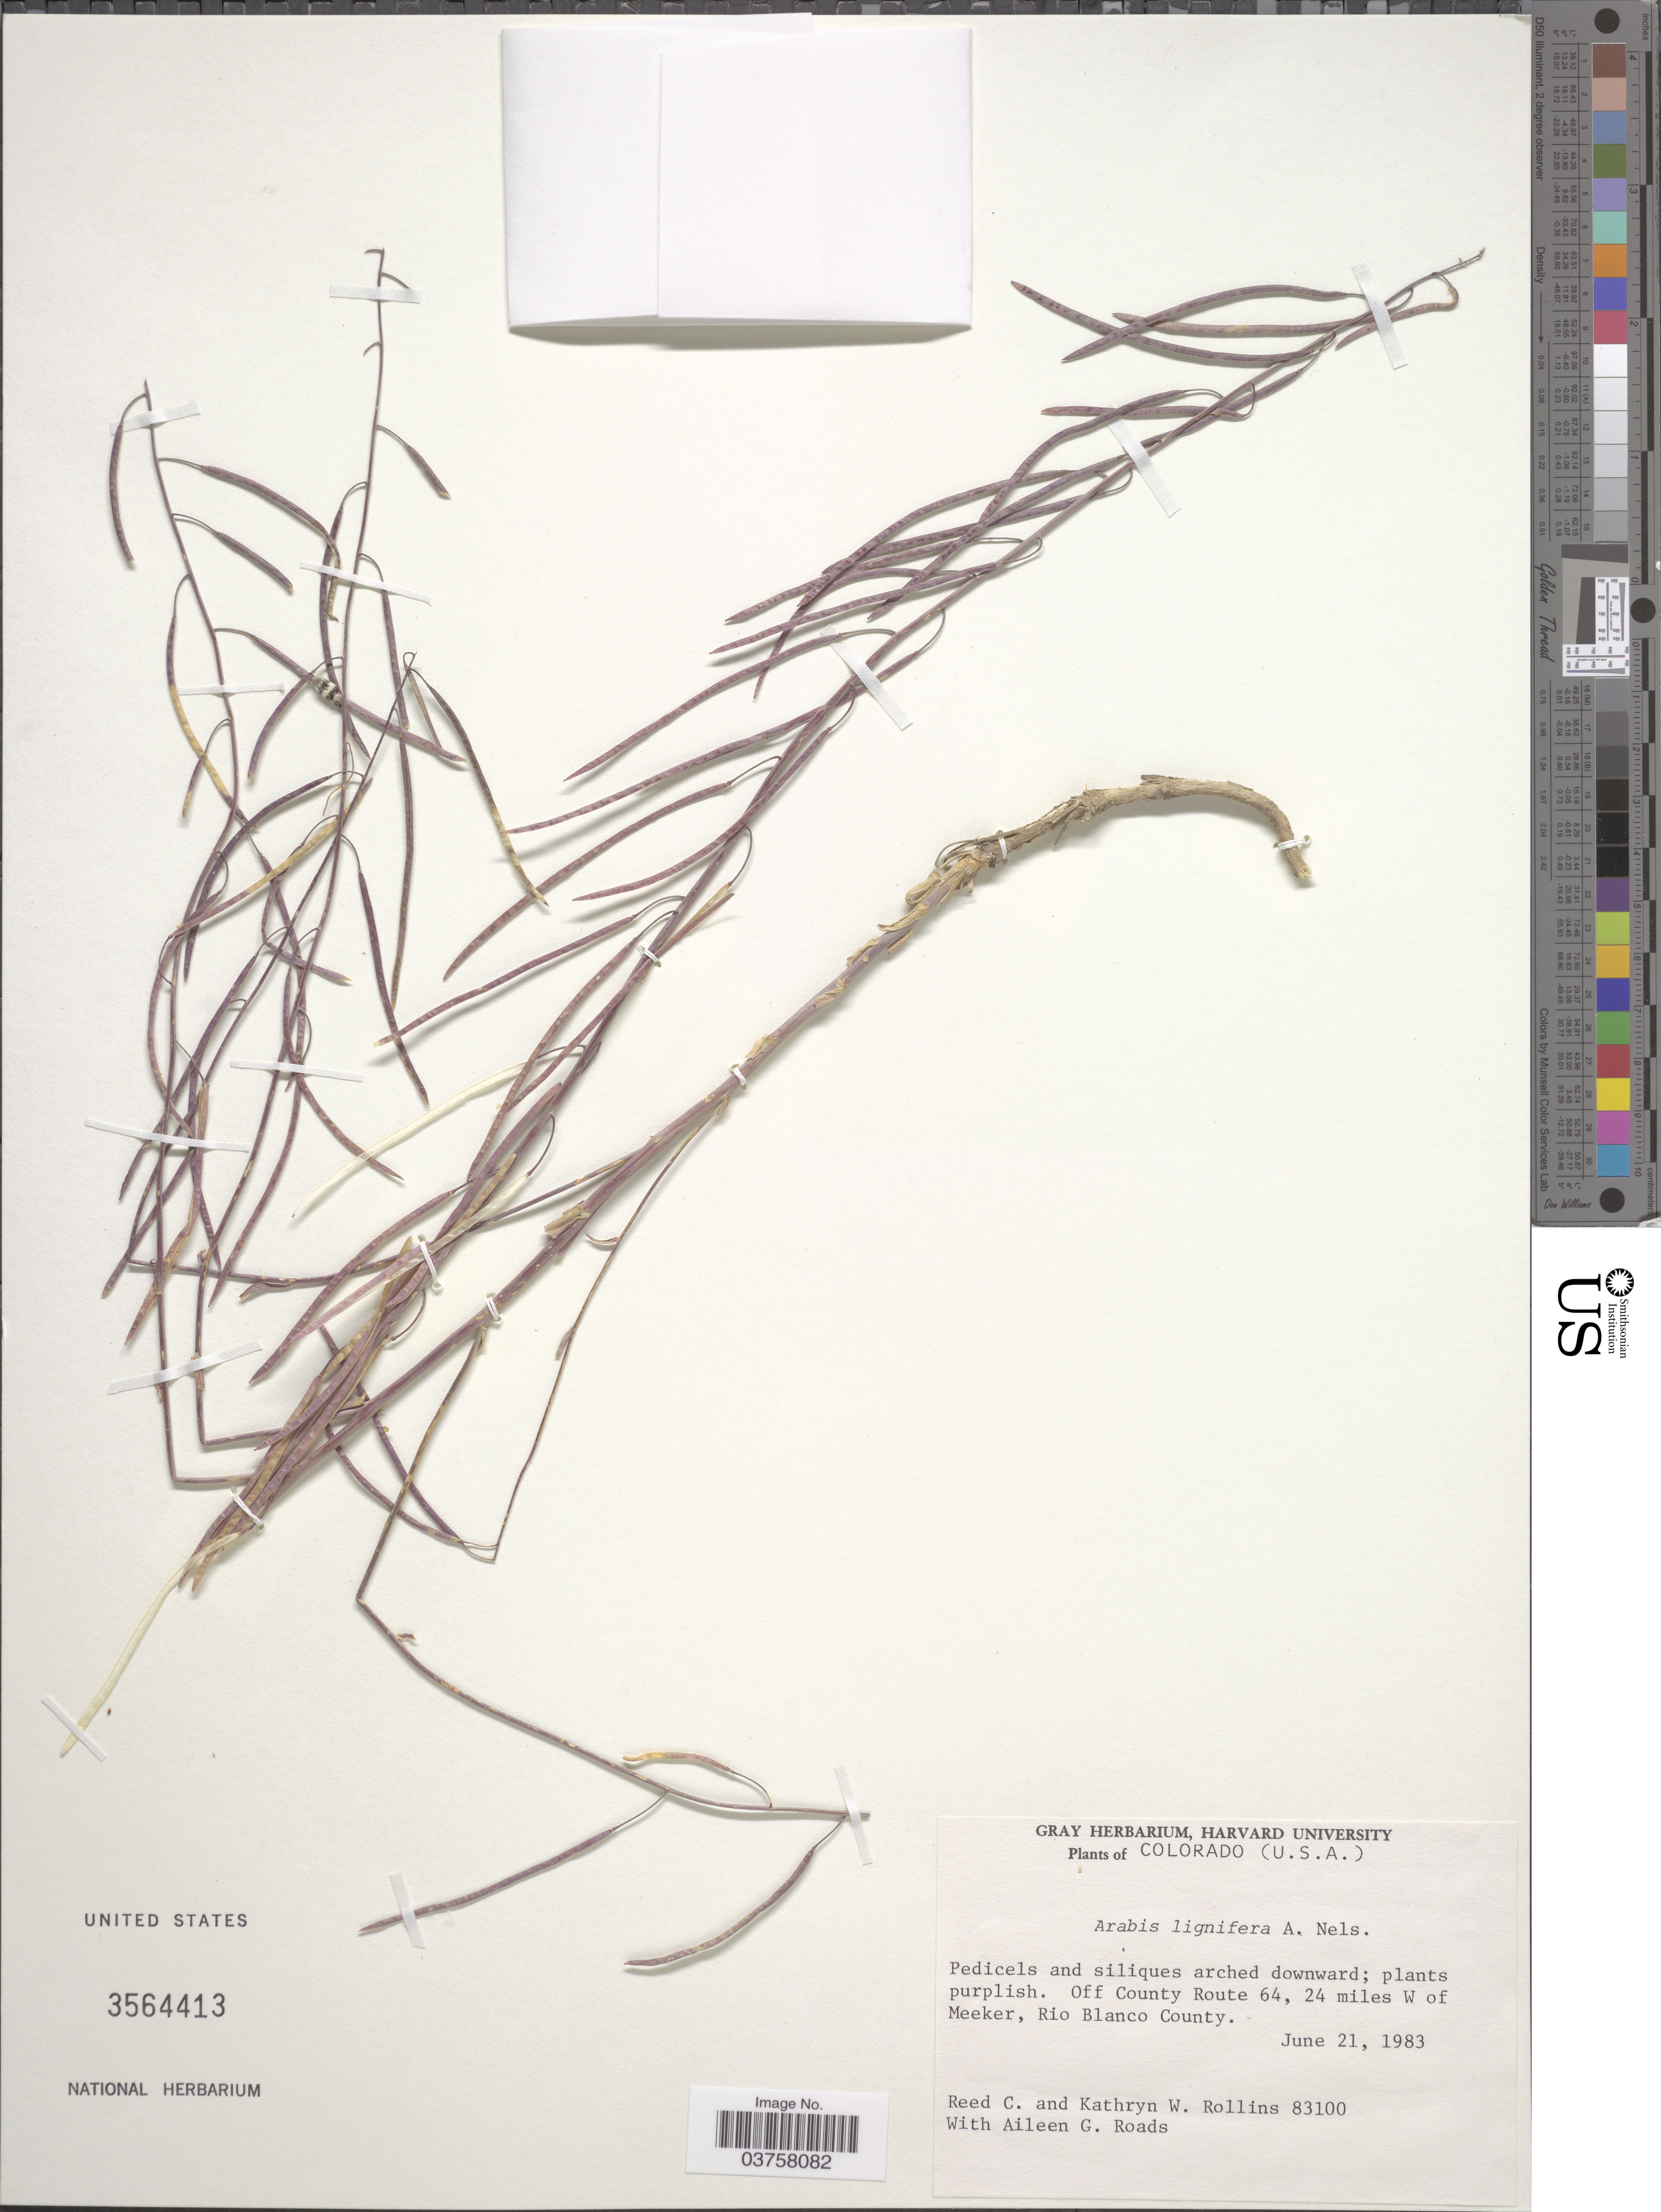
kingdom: Plantae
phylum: Tracheophyta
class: Magnoliopsida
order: Brassicales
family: Brassicaceae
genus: Arabis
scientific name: Arabis lignifera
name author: A. Nelson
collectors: R. C. Rollins, K. W. Rollins & A. Roads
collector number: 83100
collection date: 1983-06-21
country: United States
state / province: Colorado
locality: Off County Route 64, 24 miles W of Meeker, Rio Blanco County.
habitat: off county route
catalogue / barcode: US 3564413